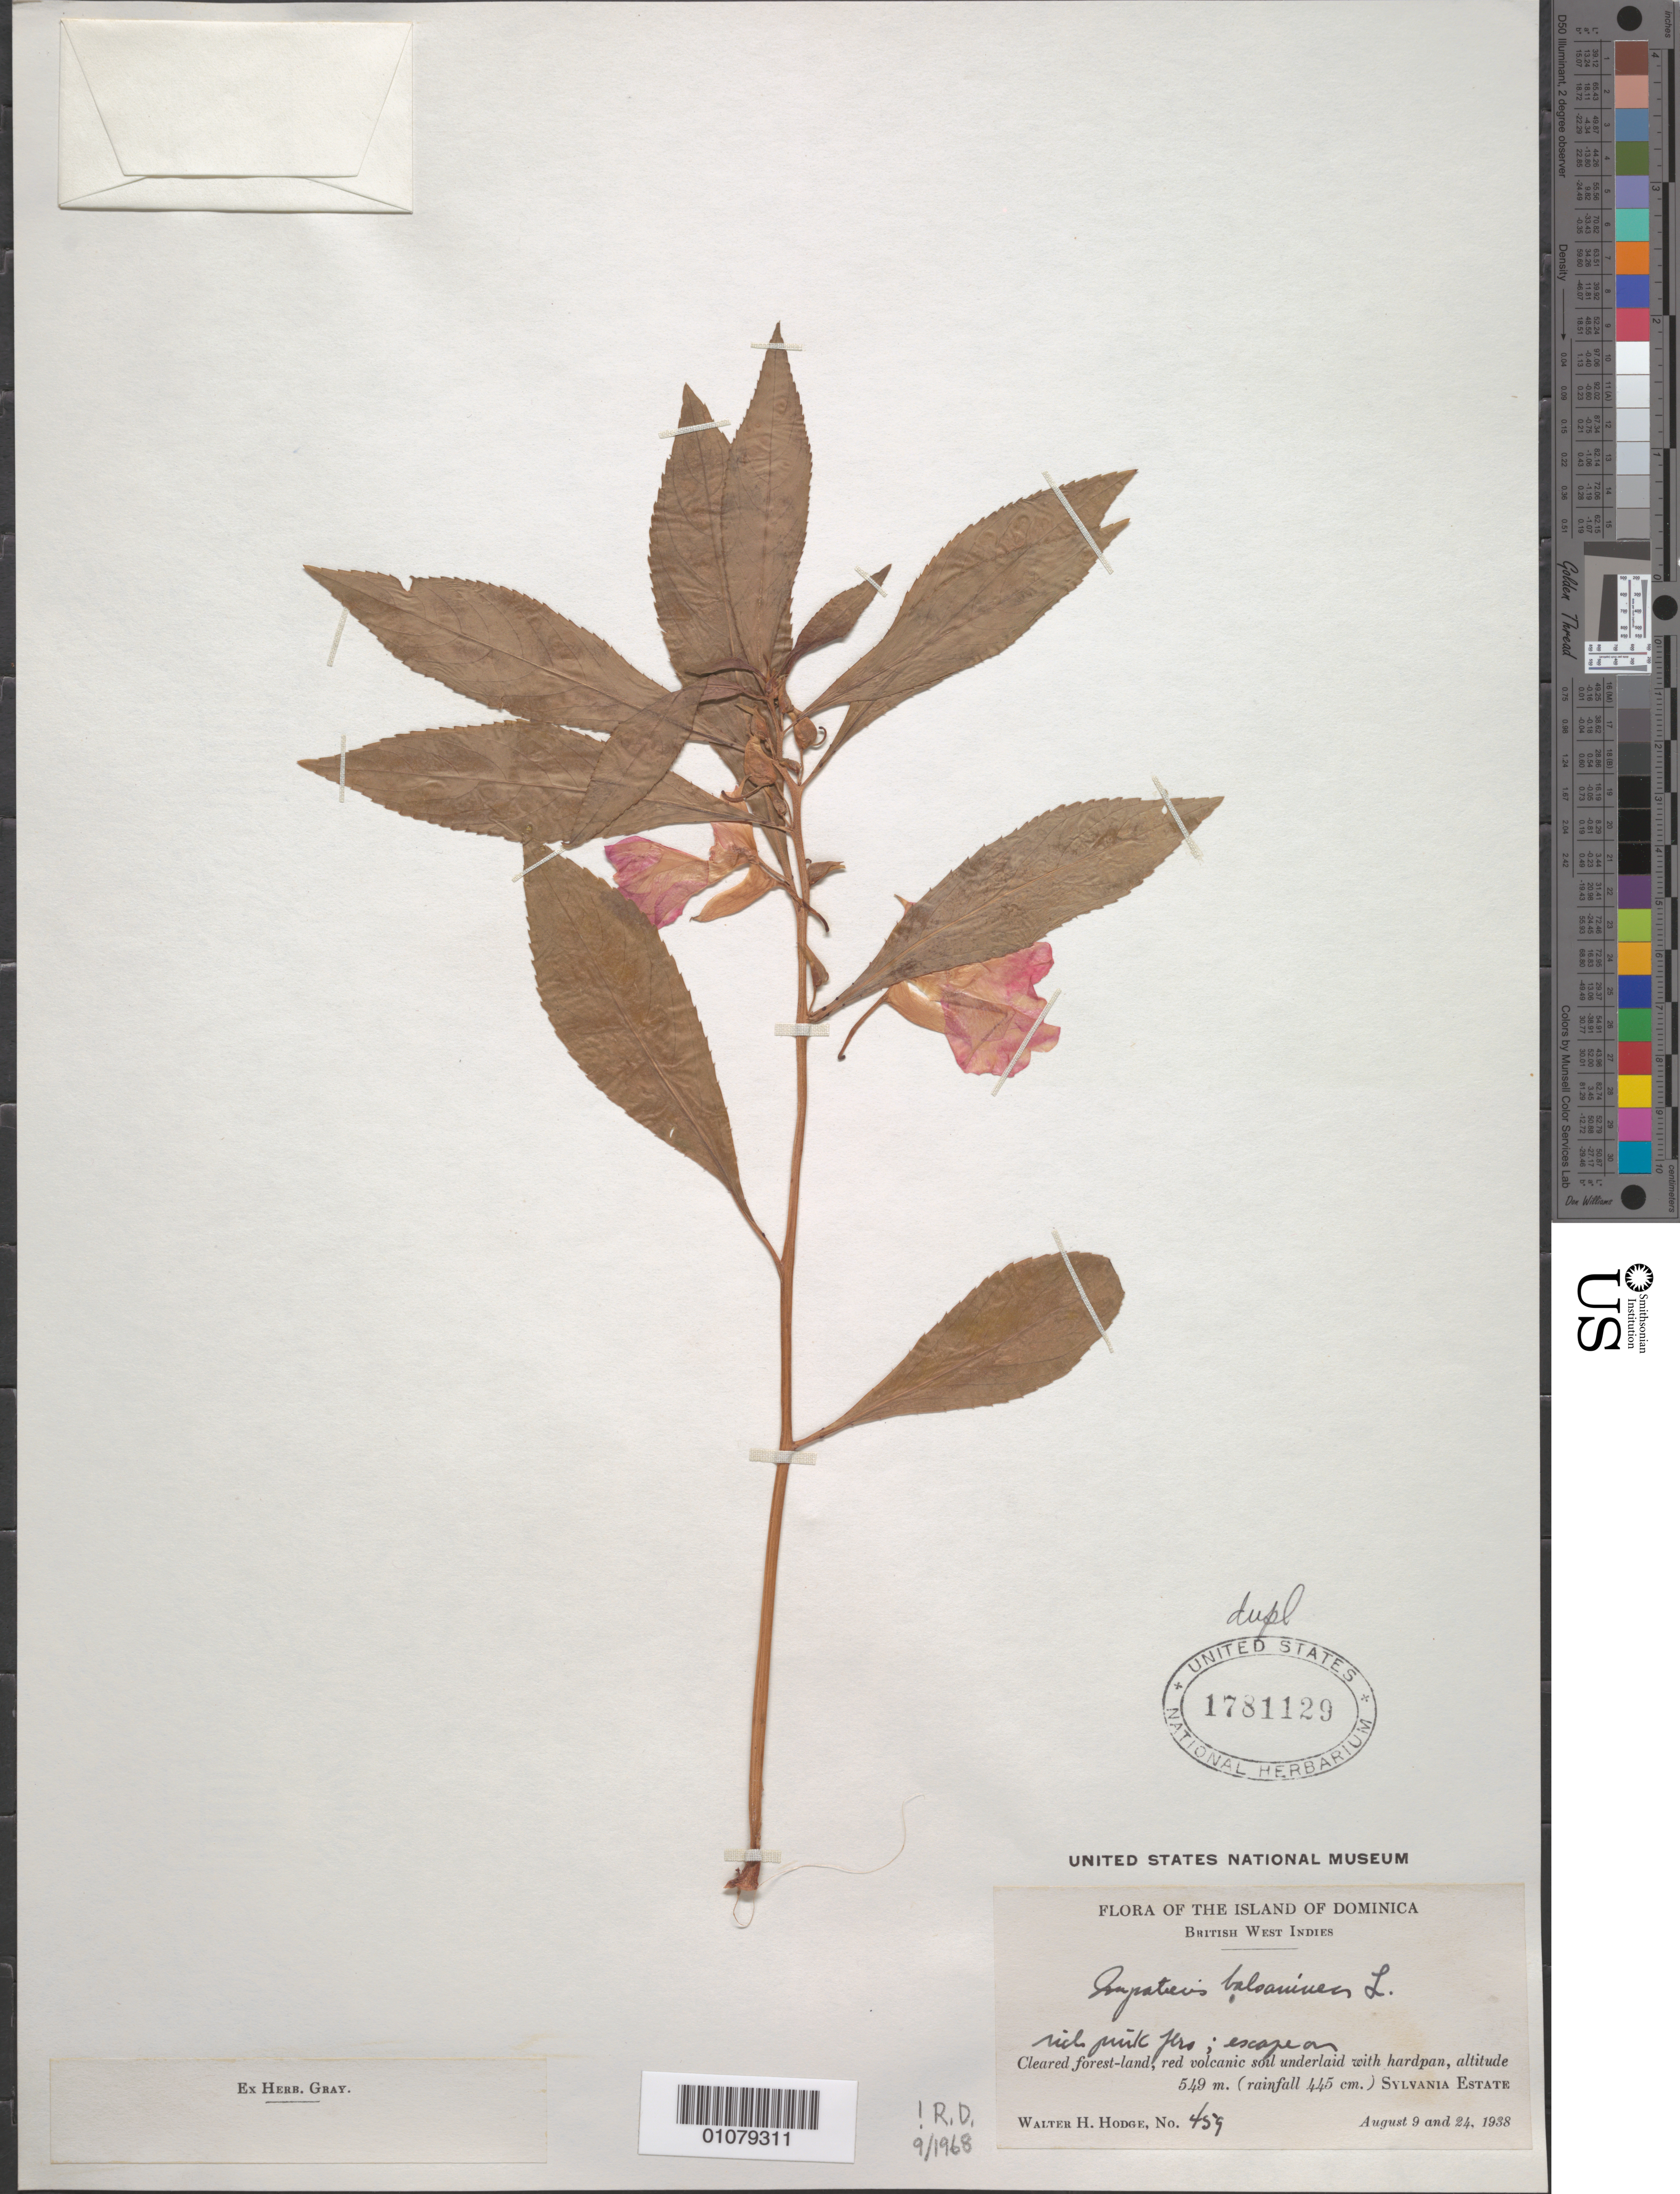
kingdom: Plantae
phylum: Tracheophyta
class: Magnoliopsida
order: Ericales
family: Balsaminaceae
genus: Impatiens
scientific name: Impatiens balsamina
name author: L.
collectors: W. Hodge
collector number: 459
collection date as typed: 09 Aug 1938 and 24 Aug 1938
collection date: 1938-08-09,1938-08-24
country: Dominica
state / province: St. Paul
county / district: Sylvania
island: Dominica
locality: Sylvania Estate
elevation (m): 549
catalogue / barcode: US 1781129